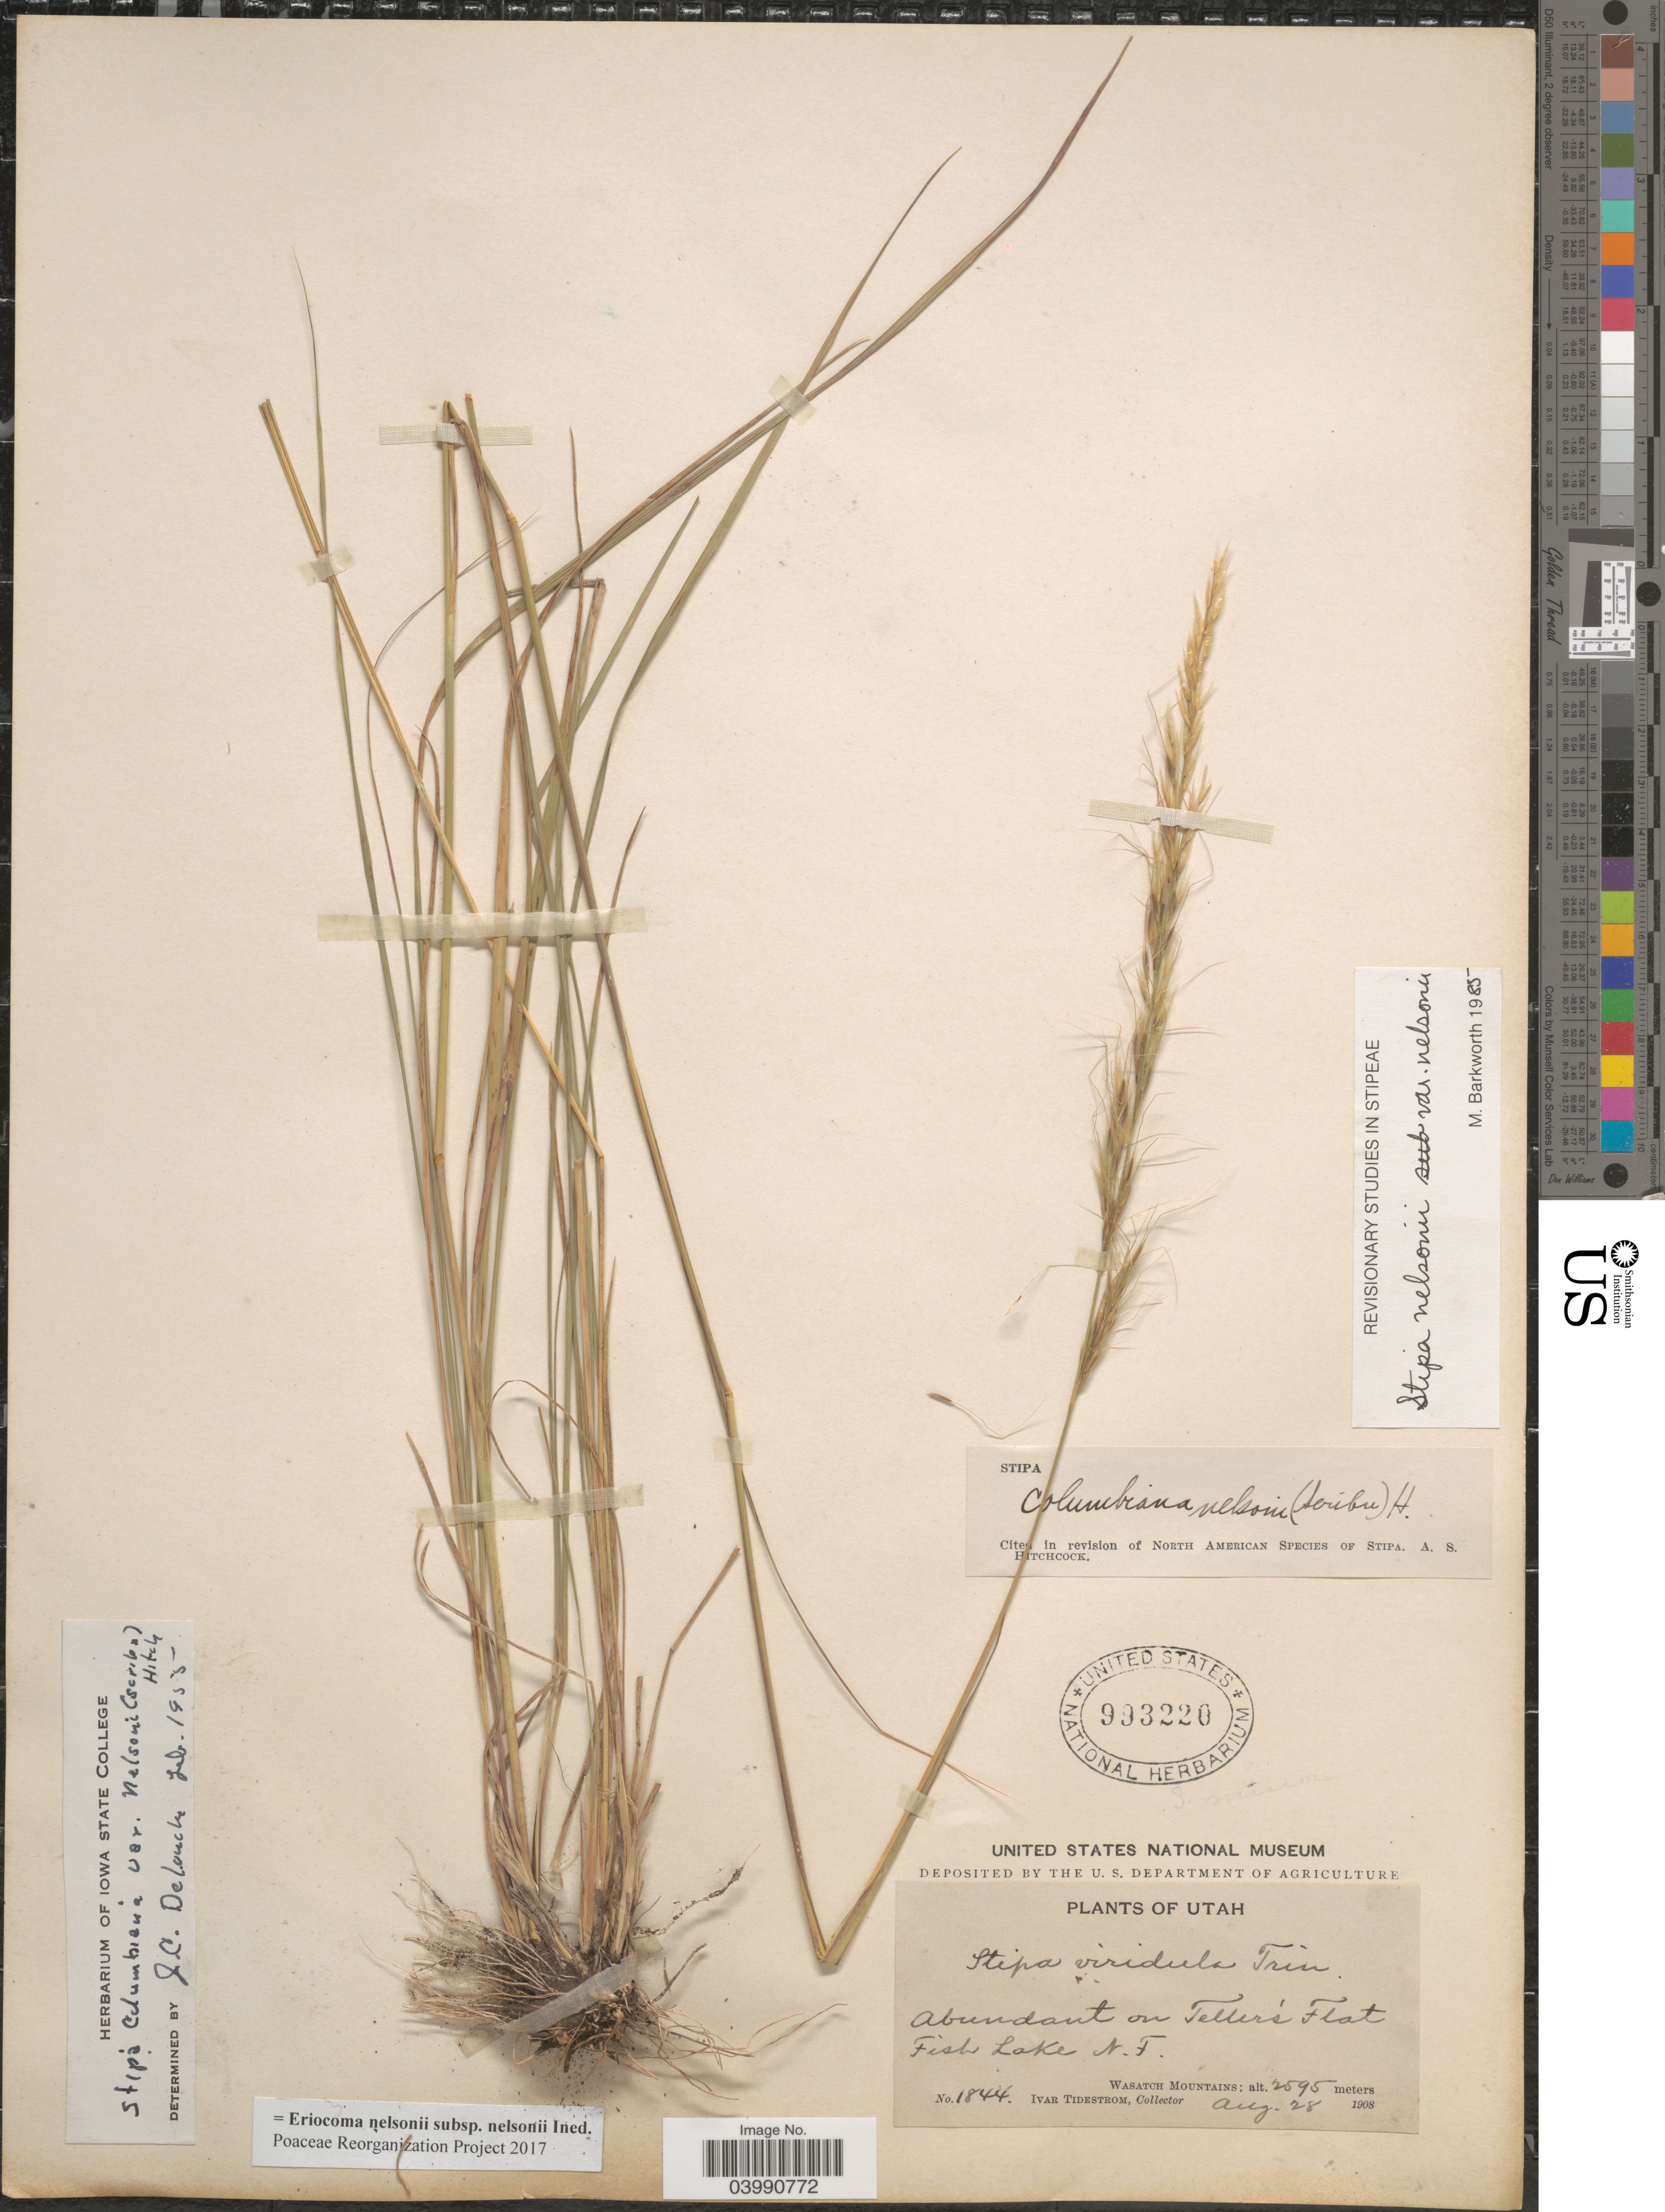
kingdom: Plantae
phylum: Tracheophyta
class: Liliopsida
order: Poales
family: Poaceae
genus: Eriocoma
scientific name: Eriocoma nelsonii subsp. nelsonii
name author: (Scribn.) Romasch.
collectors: I. F. Tidestrom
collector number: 1844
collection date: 1908-08-28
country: United States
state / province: Utah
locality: On Teller's Flat Fish Lake N. F. Wasatch Mountains.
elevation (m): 2595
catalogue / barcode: US 993220